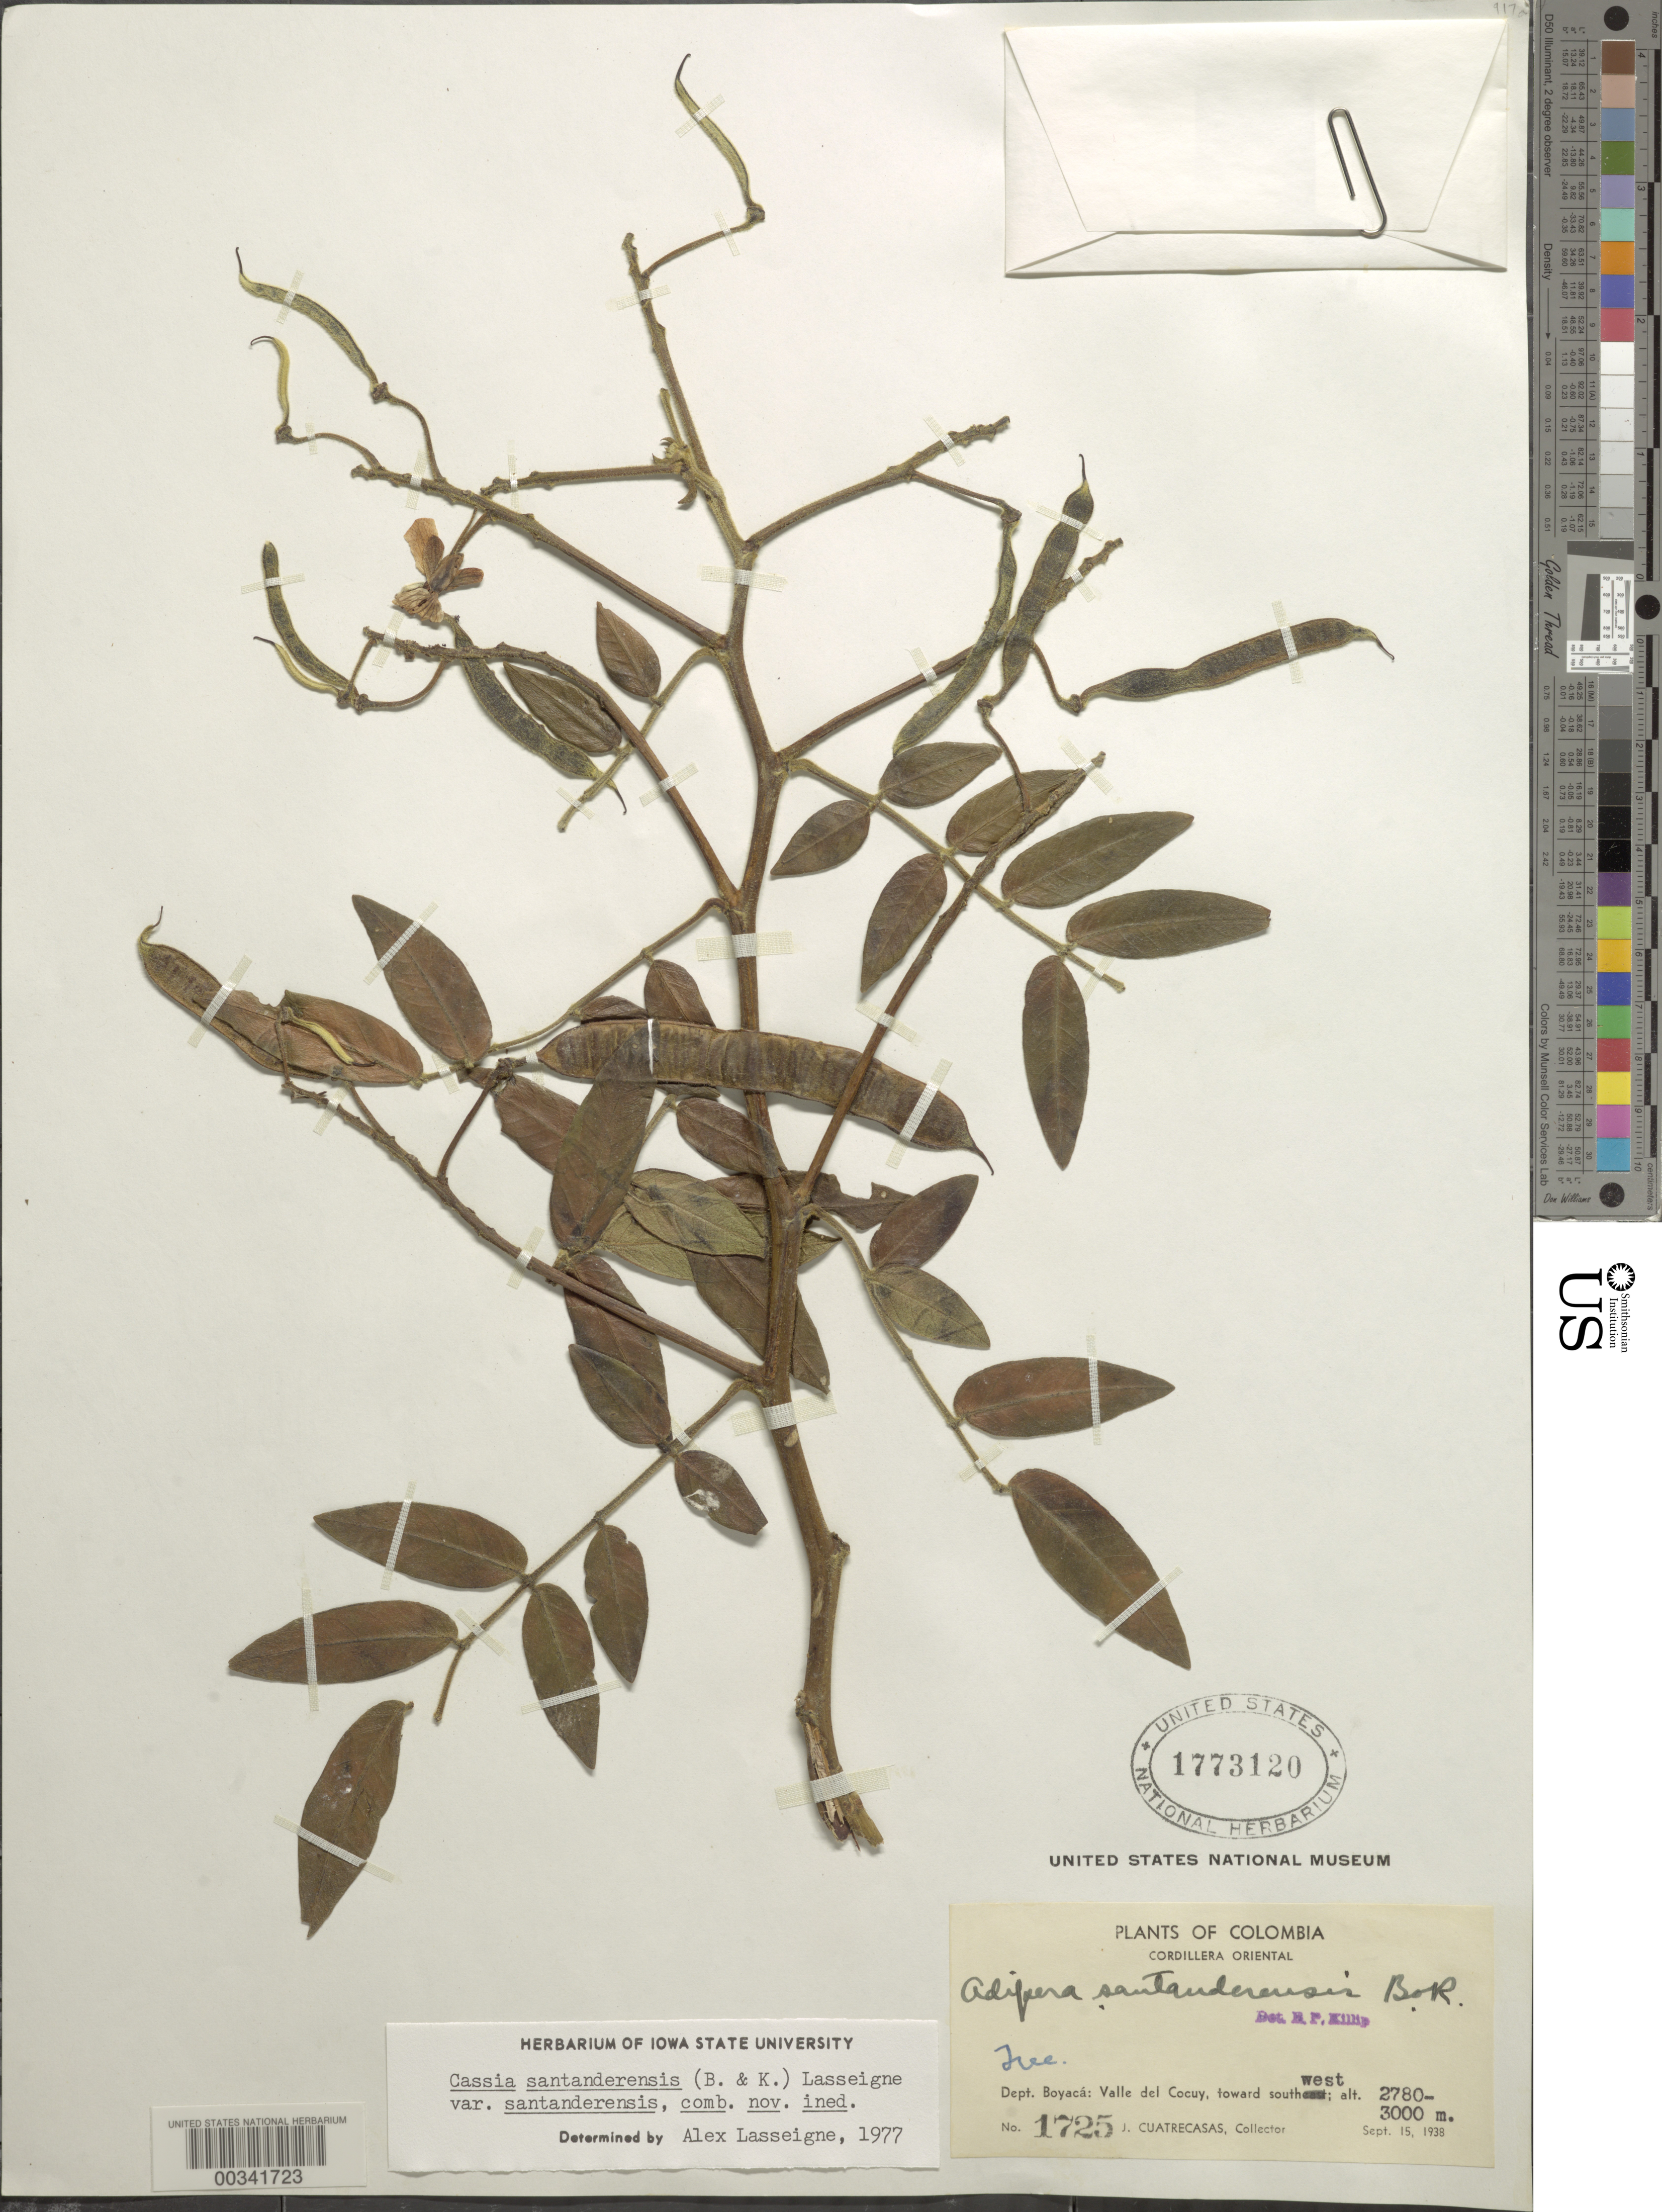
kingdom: Plantae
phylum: Tracheophyta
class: Magnoliopsida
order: Fabales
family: Fabaceae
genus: Senna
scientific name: Senna santanderensis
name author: (Britton & Killip) H.S. Irwin & Barneby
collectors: J. Cuatrecasas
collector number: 1725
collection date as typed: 15 Sep 1938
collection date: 1938-09-15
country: Colombia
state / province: Boyacá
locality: Valle del Cocuy, toward SW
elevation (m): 2780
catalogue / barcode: US 1773120